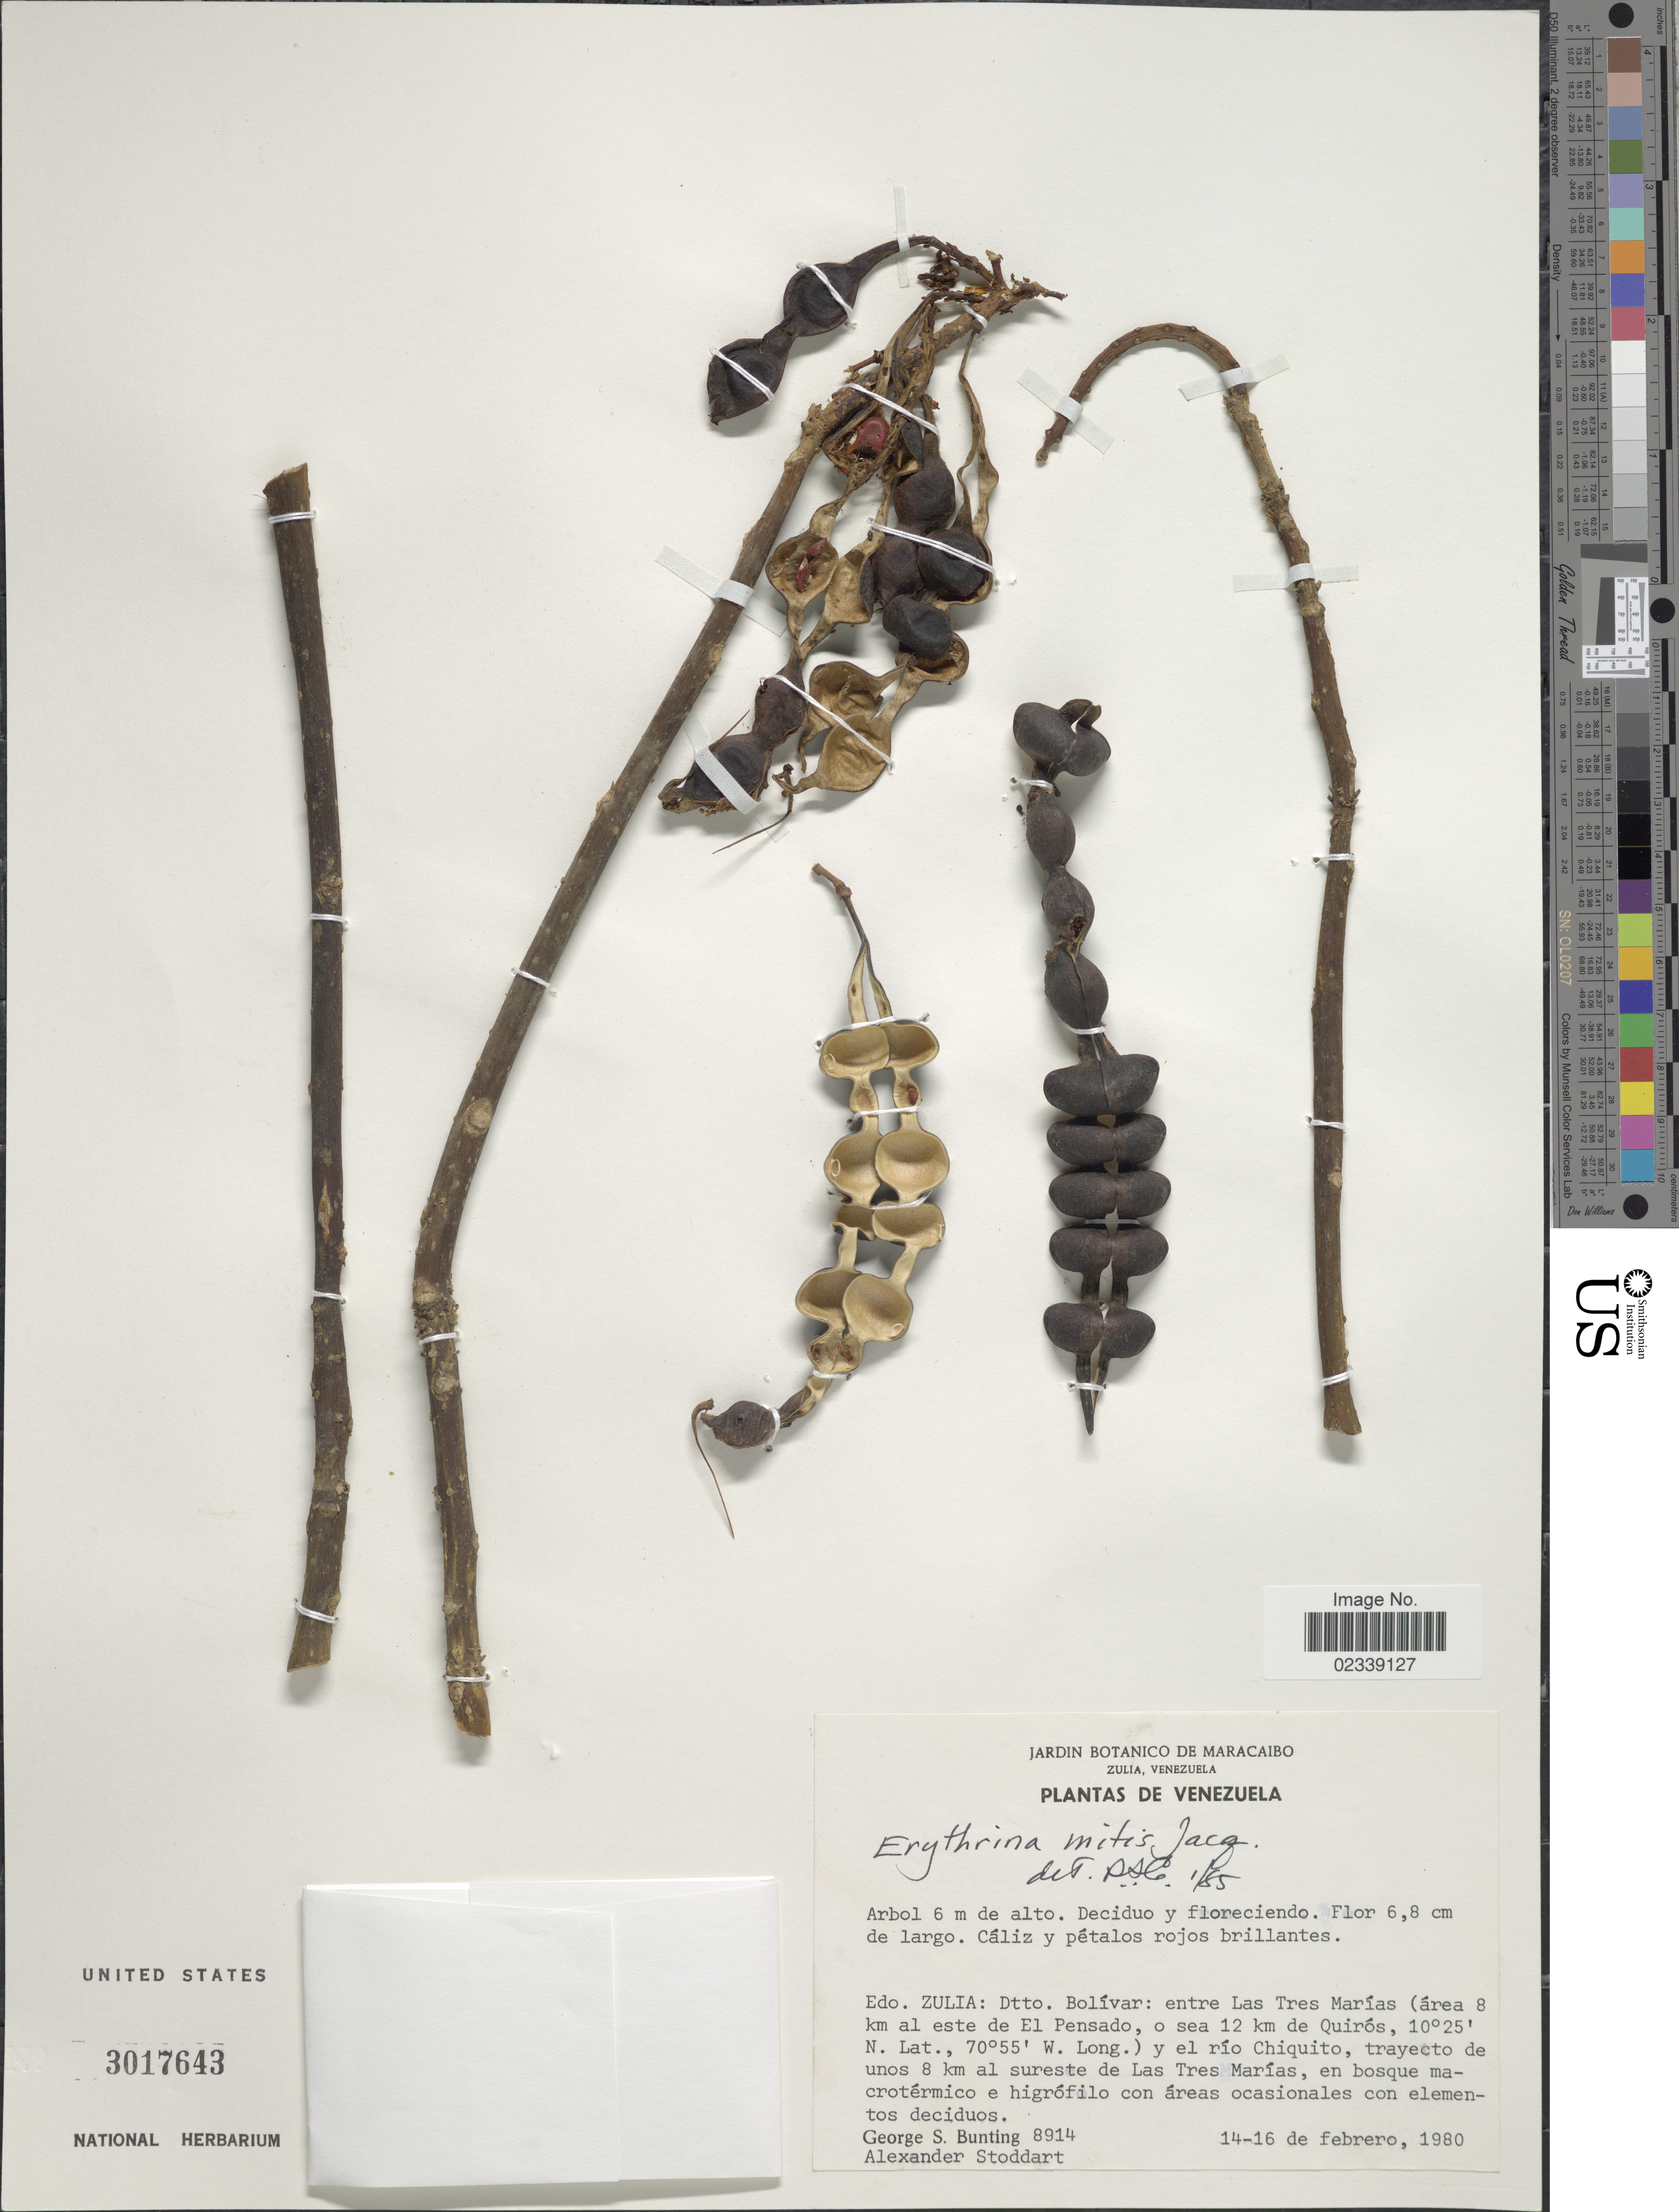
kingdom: Plantae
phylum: Tracheophyta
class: Magnoliopsida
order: Fabales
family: Fabaceae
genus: Erythrina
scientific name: Erythrina mitis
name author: Jacq.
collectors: G. S. Bunting & A. Stoddart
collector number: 8914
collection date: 1980-02-14/1980-02-16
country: Venezuela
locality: Edo. Zulia, Dtto. Bolivar, entre Las Tres Marias (area 8 km al este de El Pensado, o sea 12 km de Quiros y el Rio Chiquito, trayecto de unos 8 km al sureste de Las Tres Marias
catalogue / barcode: US 3017643